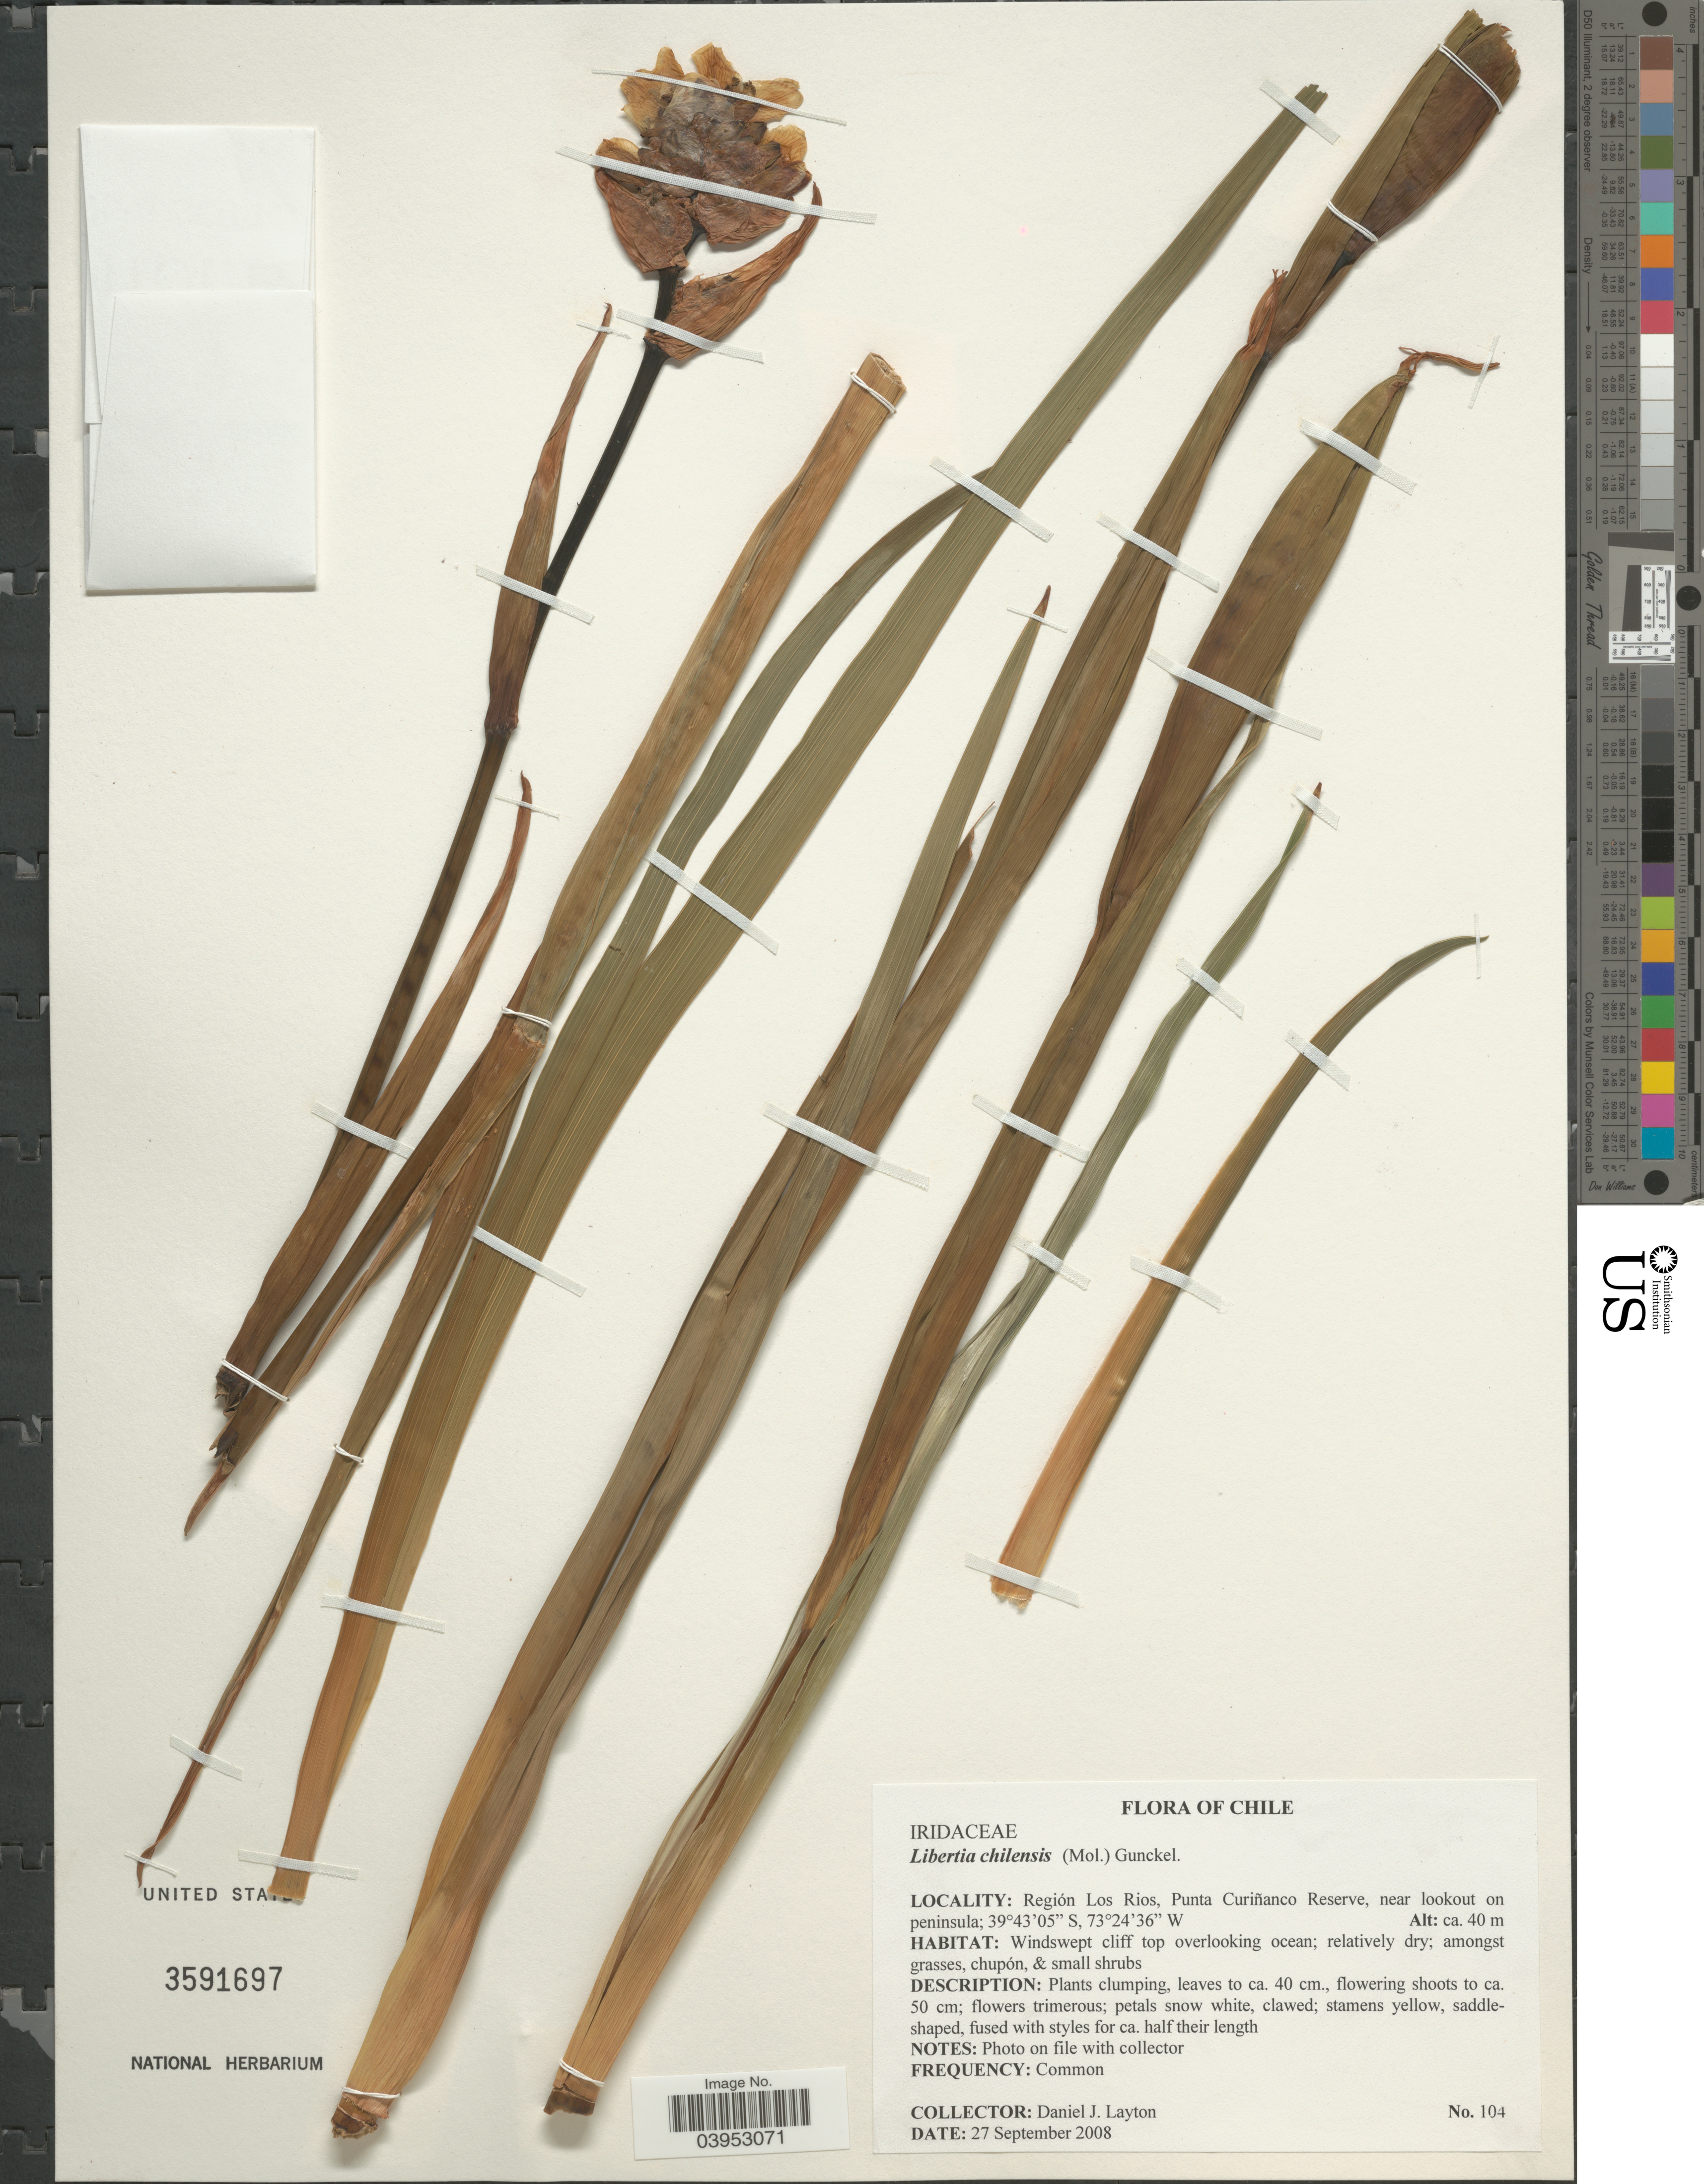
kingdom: Plantae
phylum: Tracheophyta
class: Liliopsida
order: Asparagales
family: Iridaceae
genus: Libertia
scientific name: Libertia chilensis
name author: (Molina) Gunckel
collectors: D. J. Layton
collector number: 104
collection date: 2008-09-27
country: Chile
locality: Región Los Rios, Punta Curiñanco Reserve, near lookout on peninsula.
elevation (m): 40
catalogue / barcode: US 3591697